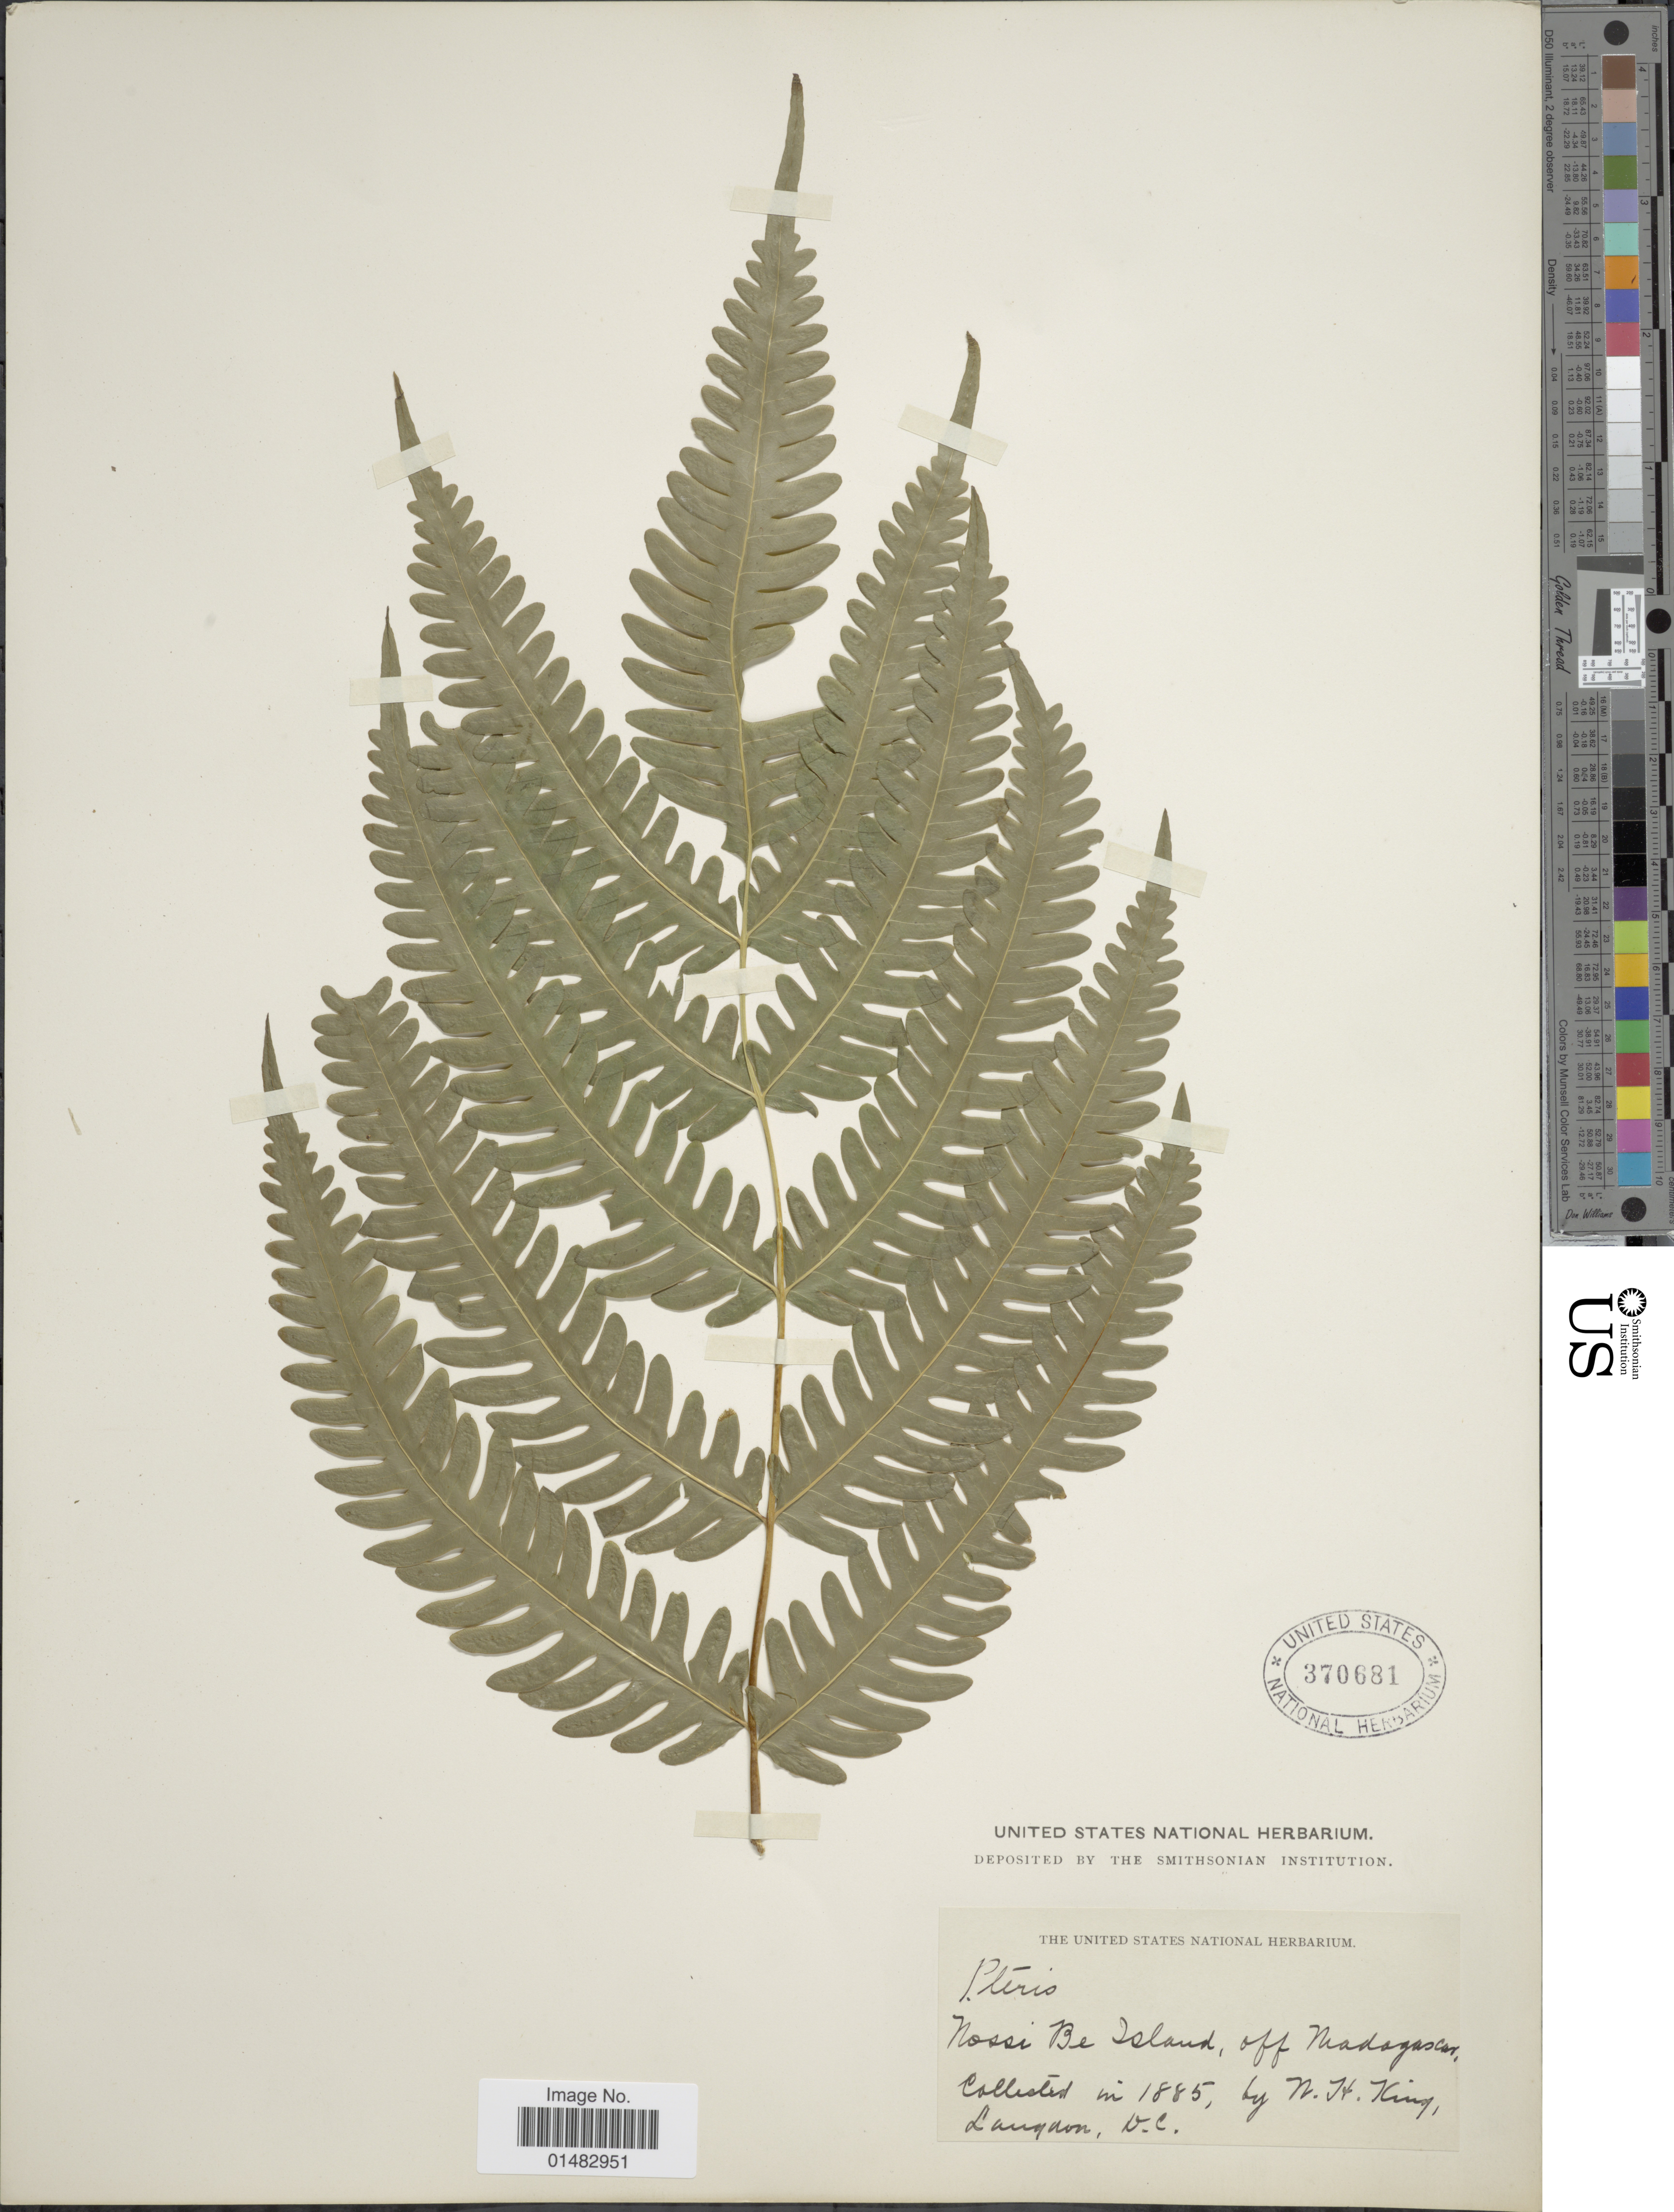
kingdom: Plantae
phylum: Tracheophyta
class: Polypodiopsida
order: Polypodiales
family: Pteridaceae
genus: Pteris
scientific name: Pteris sp.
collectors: N. King & O. Langdon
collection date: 1885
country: Madagascar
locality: Nossi Be Island, off Madagascar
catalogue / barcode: US 370681